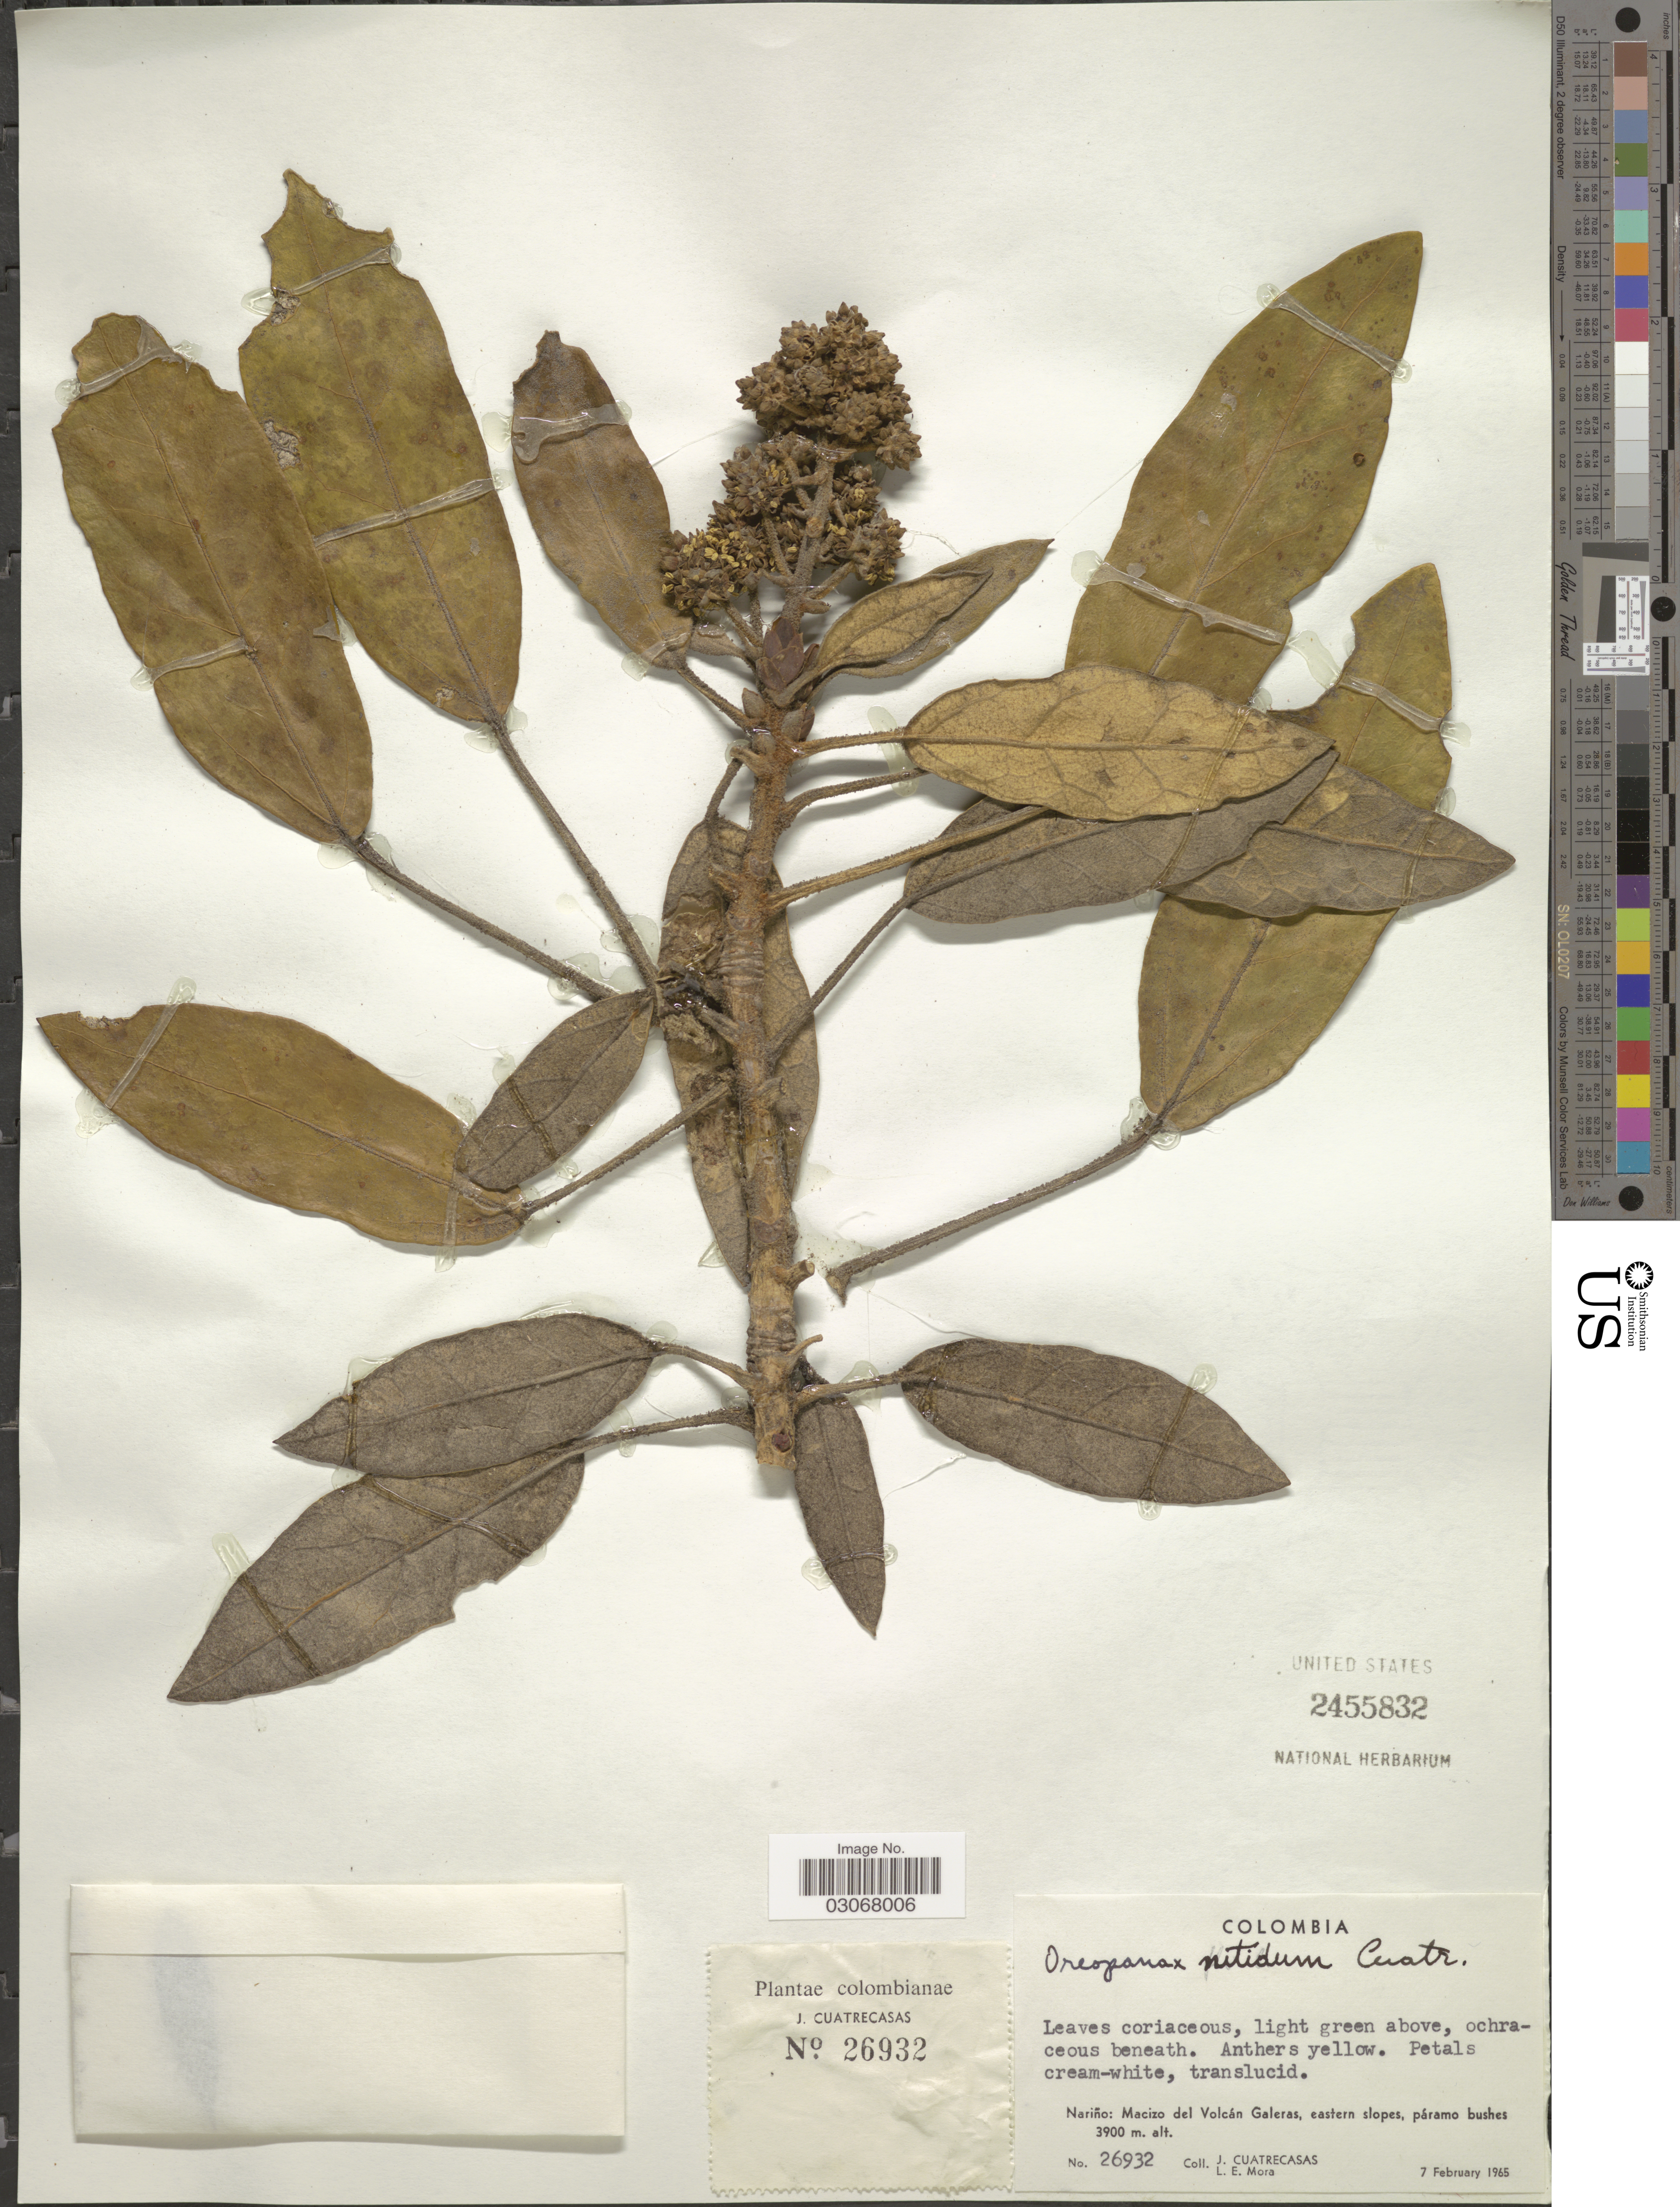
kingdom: Plantae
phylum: Tracheophyta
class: Magnoliopsida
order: Apiales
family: Araliaceae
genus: Oreopanax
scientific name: Oreopanax nitidus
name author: Cuatrec.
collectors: J. Cuatrecasas & L. Mora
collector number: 26932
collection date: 1965-02-07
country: Colombia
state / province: Nariño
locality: Macizo del Volcán Galeras, eastern slopes, páramo bushes.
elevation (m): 3900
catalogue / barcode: US 2455832